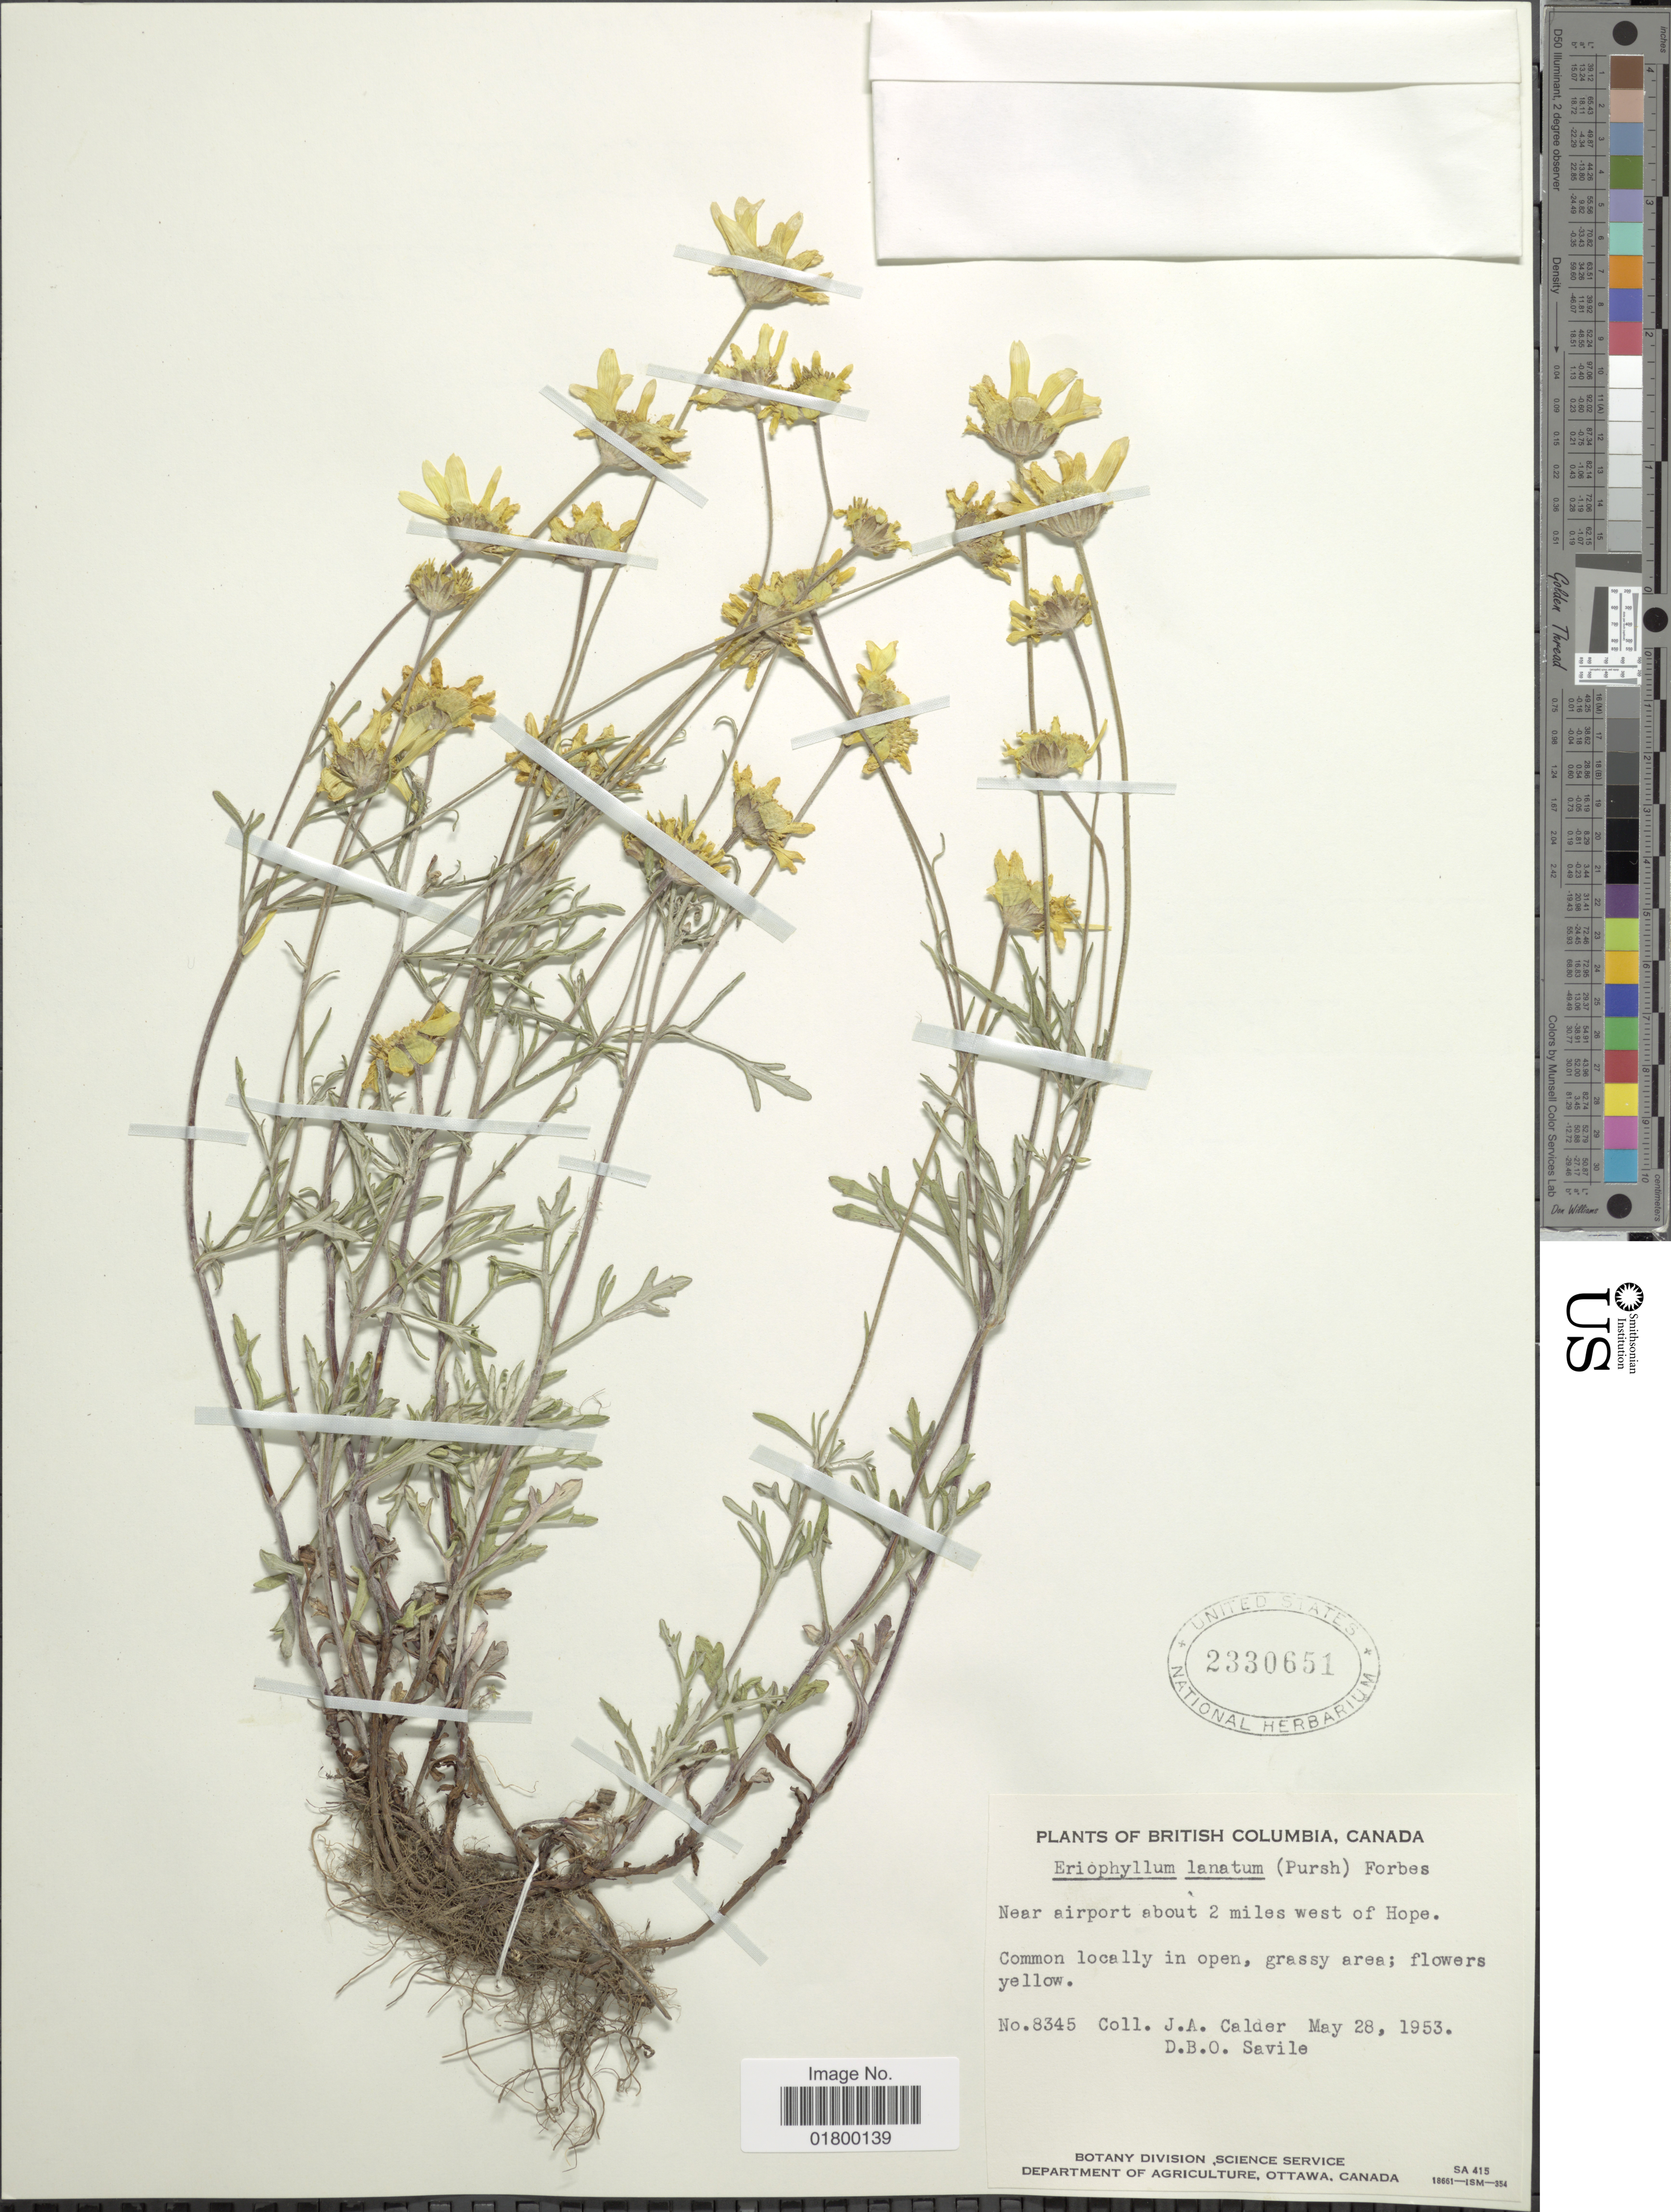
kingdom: Plantae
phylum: Tracheophyta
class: Magnoliopsida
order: Asterales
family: Asteraceae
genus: Eriophyllum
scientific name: Eriophyllum lanatum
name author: (Pursh) J. Forbes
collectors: J. A. Calder & D. Savile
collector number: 8345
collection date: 1953-05-28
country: Canada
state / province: British Columbia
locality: Near airport about 2 miles west of Hope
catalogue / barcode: US 2330651